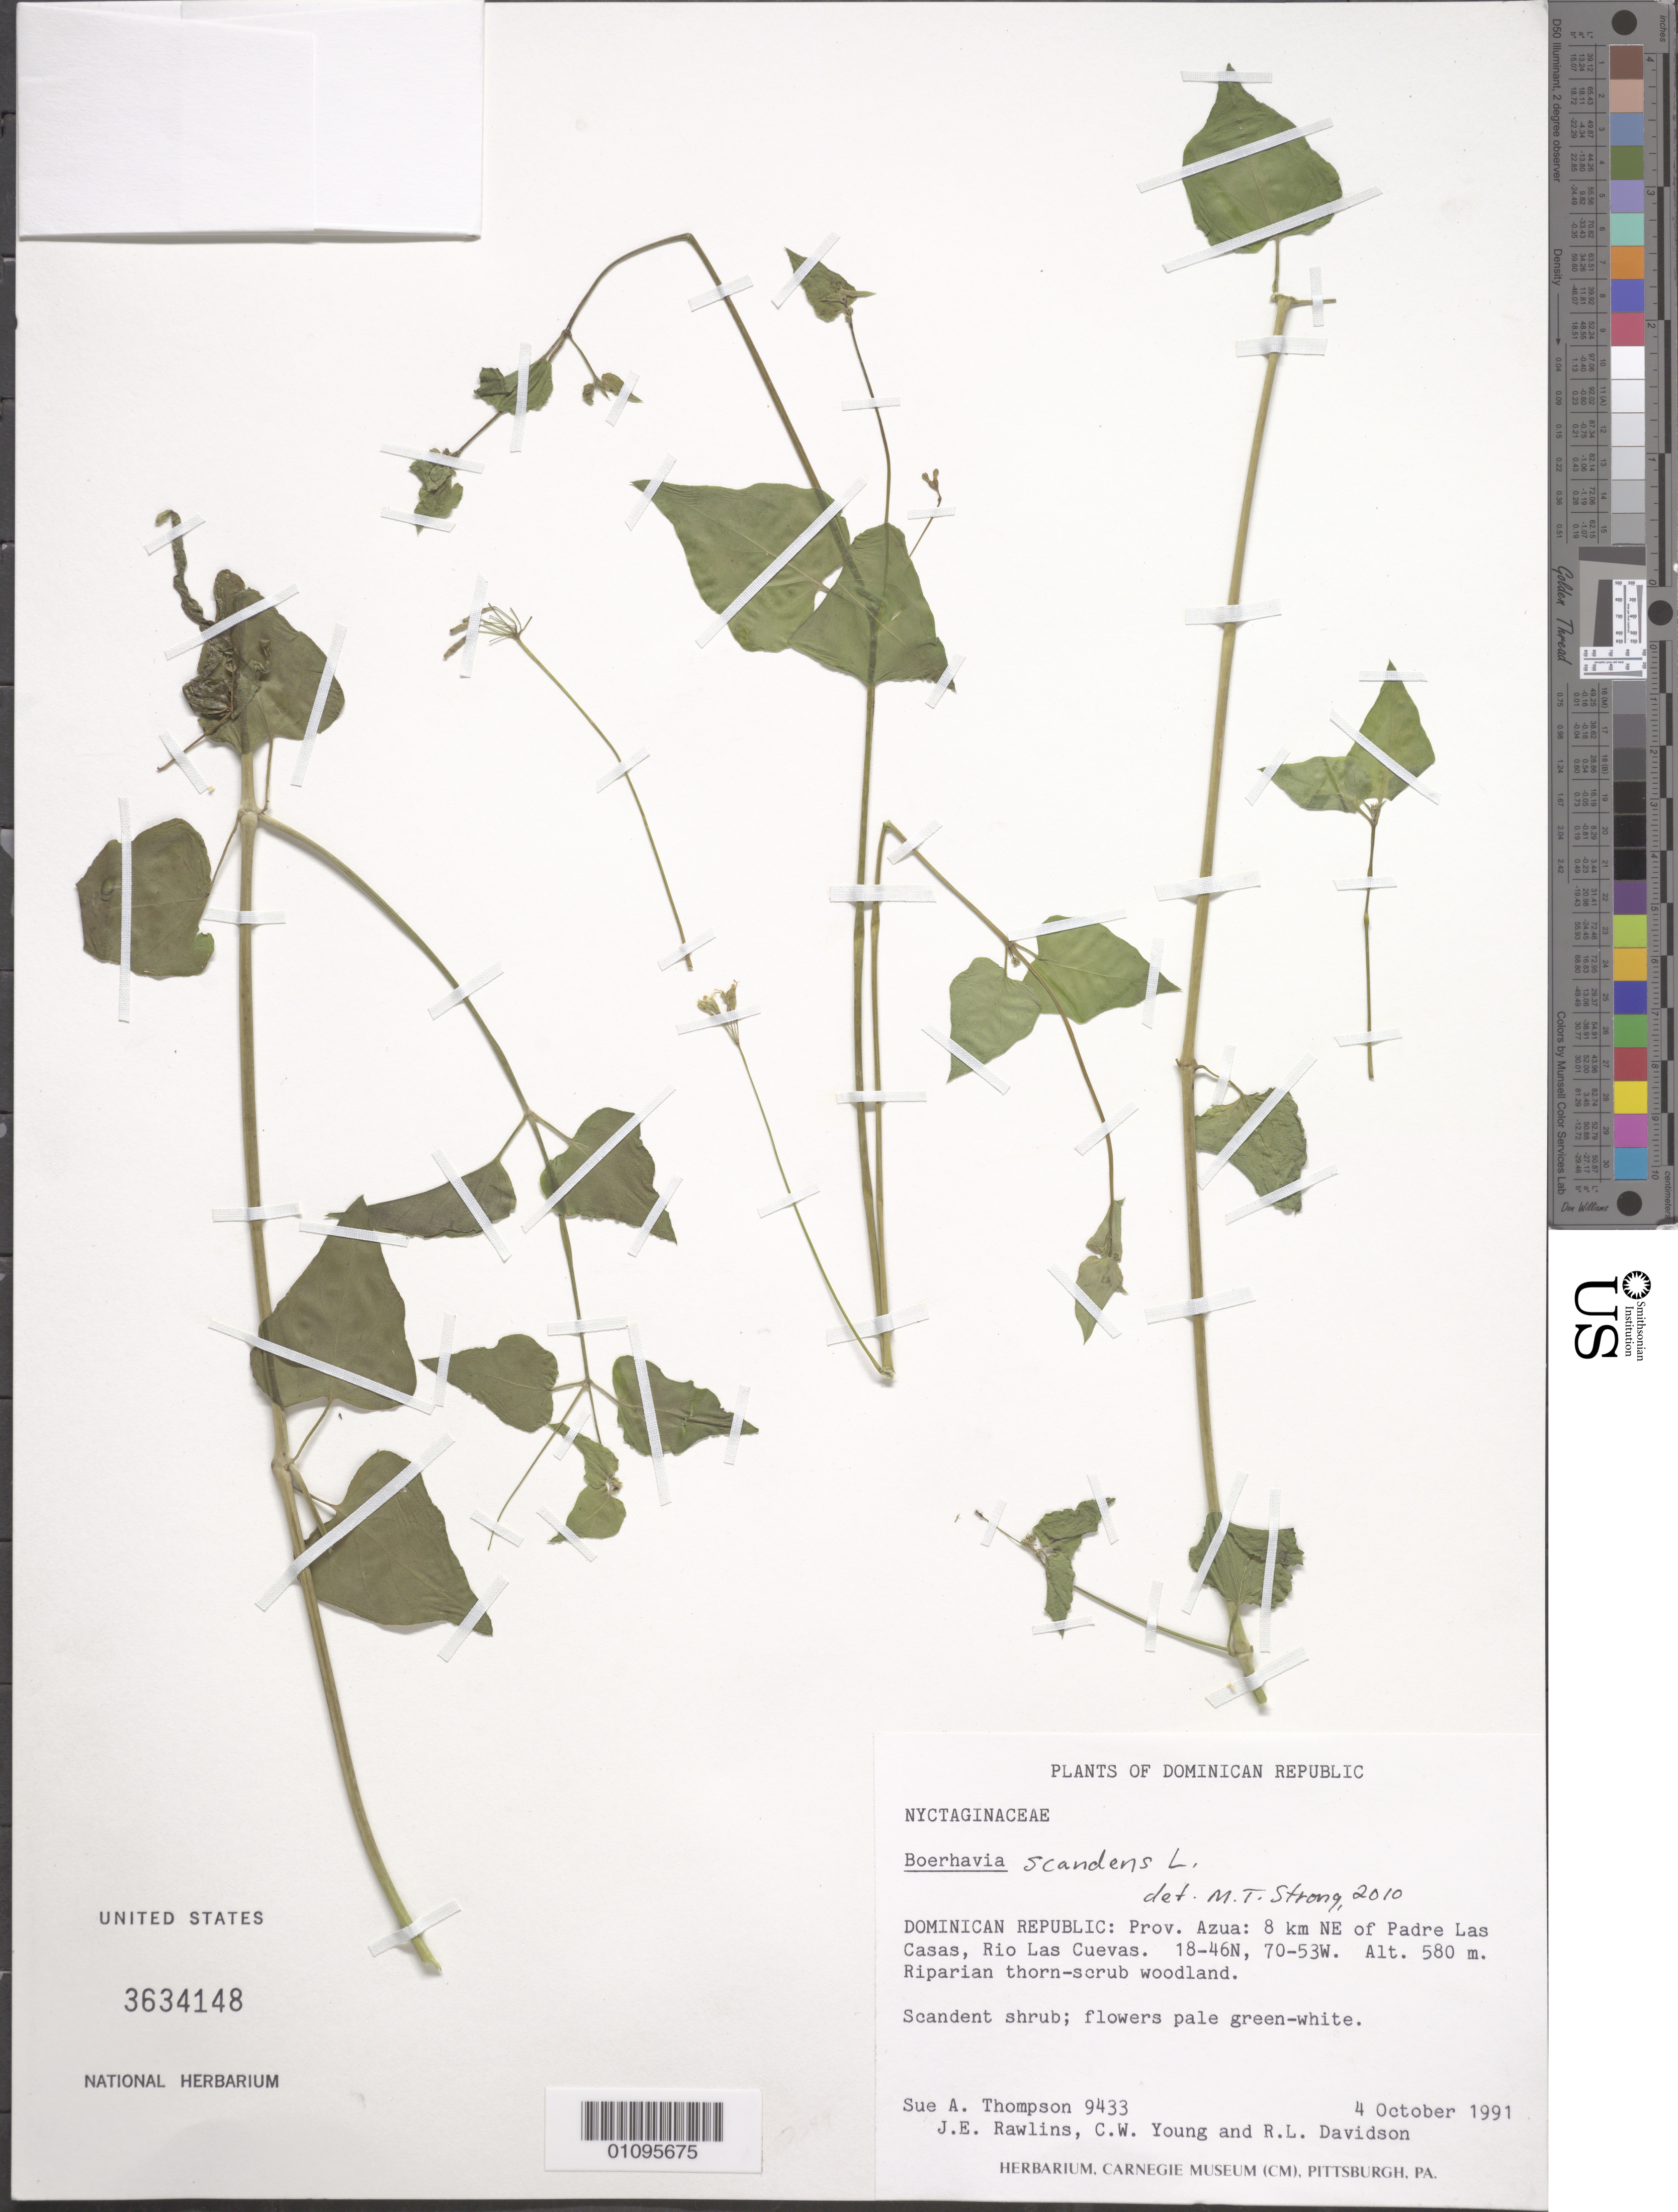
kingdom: Plantae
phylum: Tracheophyta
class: Magnoliopsida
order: Caryophyllales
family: Nyctaginaceae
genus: Boerhavia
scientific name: Boerhavia scandens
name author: L.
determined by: Strong, M. T., (US), Smithsonian Institution - National Museum of Natural History (UNITED STATES)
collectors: S. A. Thompson, J. Rawlins, C. Young & R. Davidson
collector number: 9433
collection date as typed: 04 Oct 1991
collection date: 1991-10-04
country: Dominican Republic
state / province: Azua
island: Hispaniola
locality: Padre Las Casas, 8 km NE; Rio Las Cuevas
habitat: Riparian thorn-scrub woodland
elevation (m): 580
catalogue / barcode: US 3634148